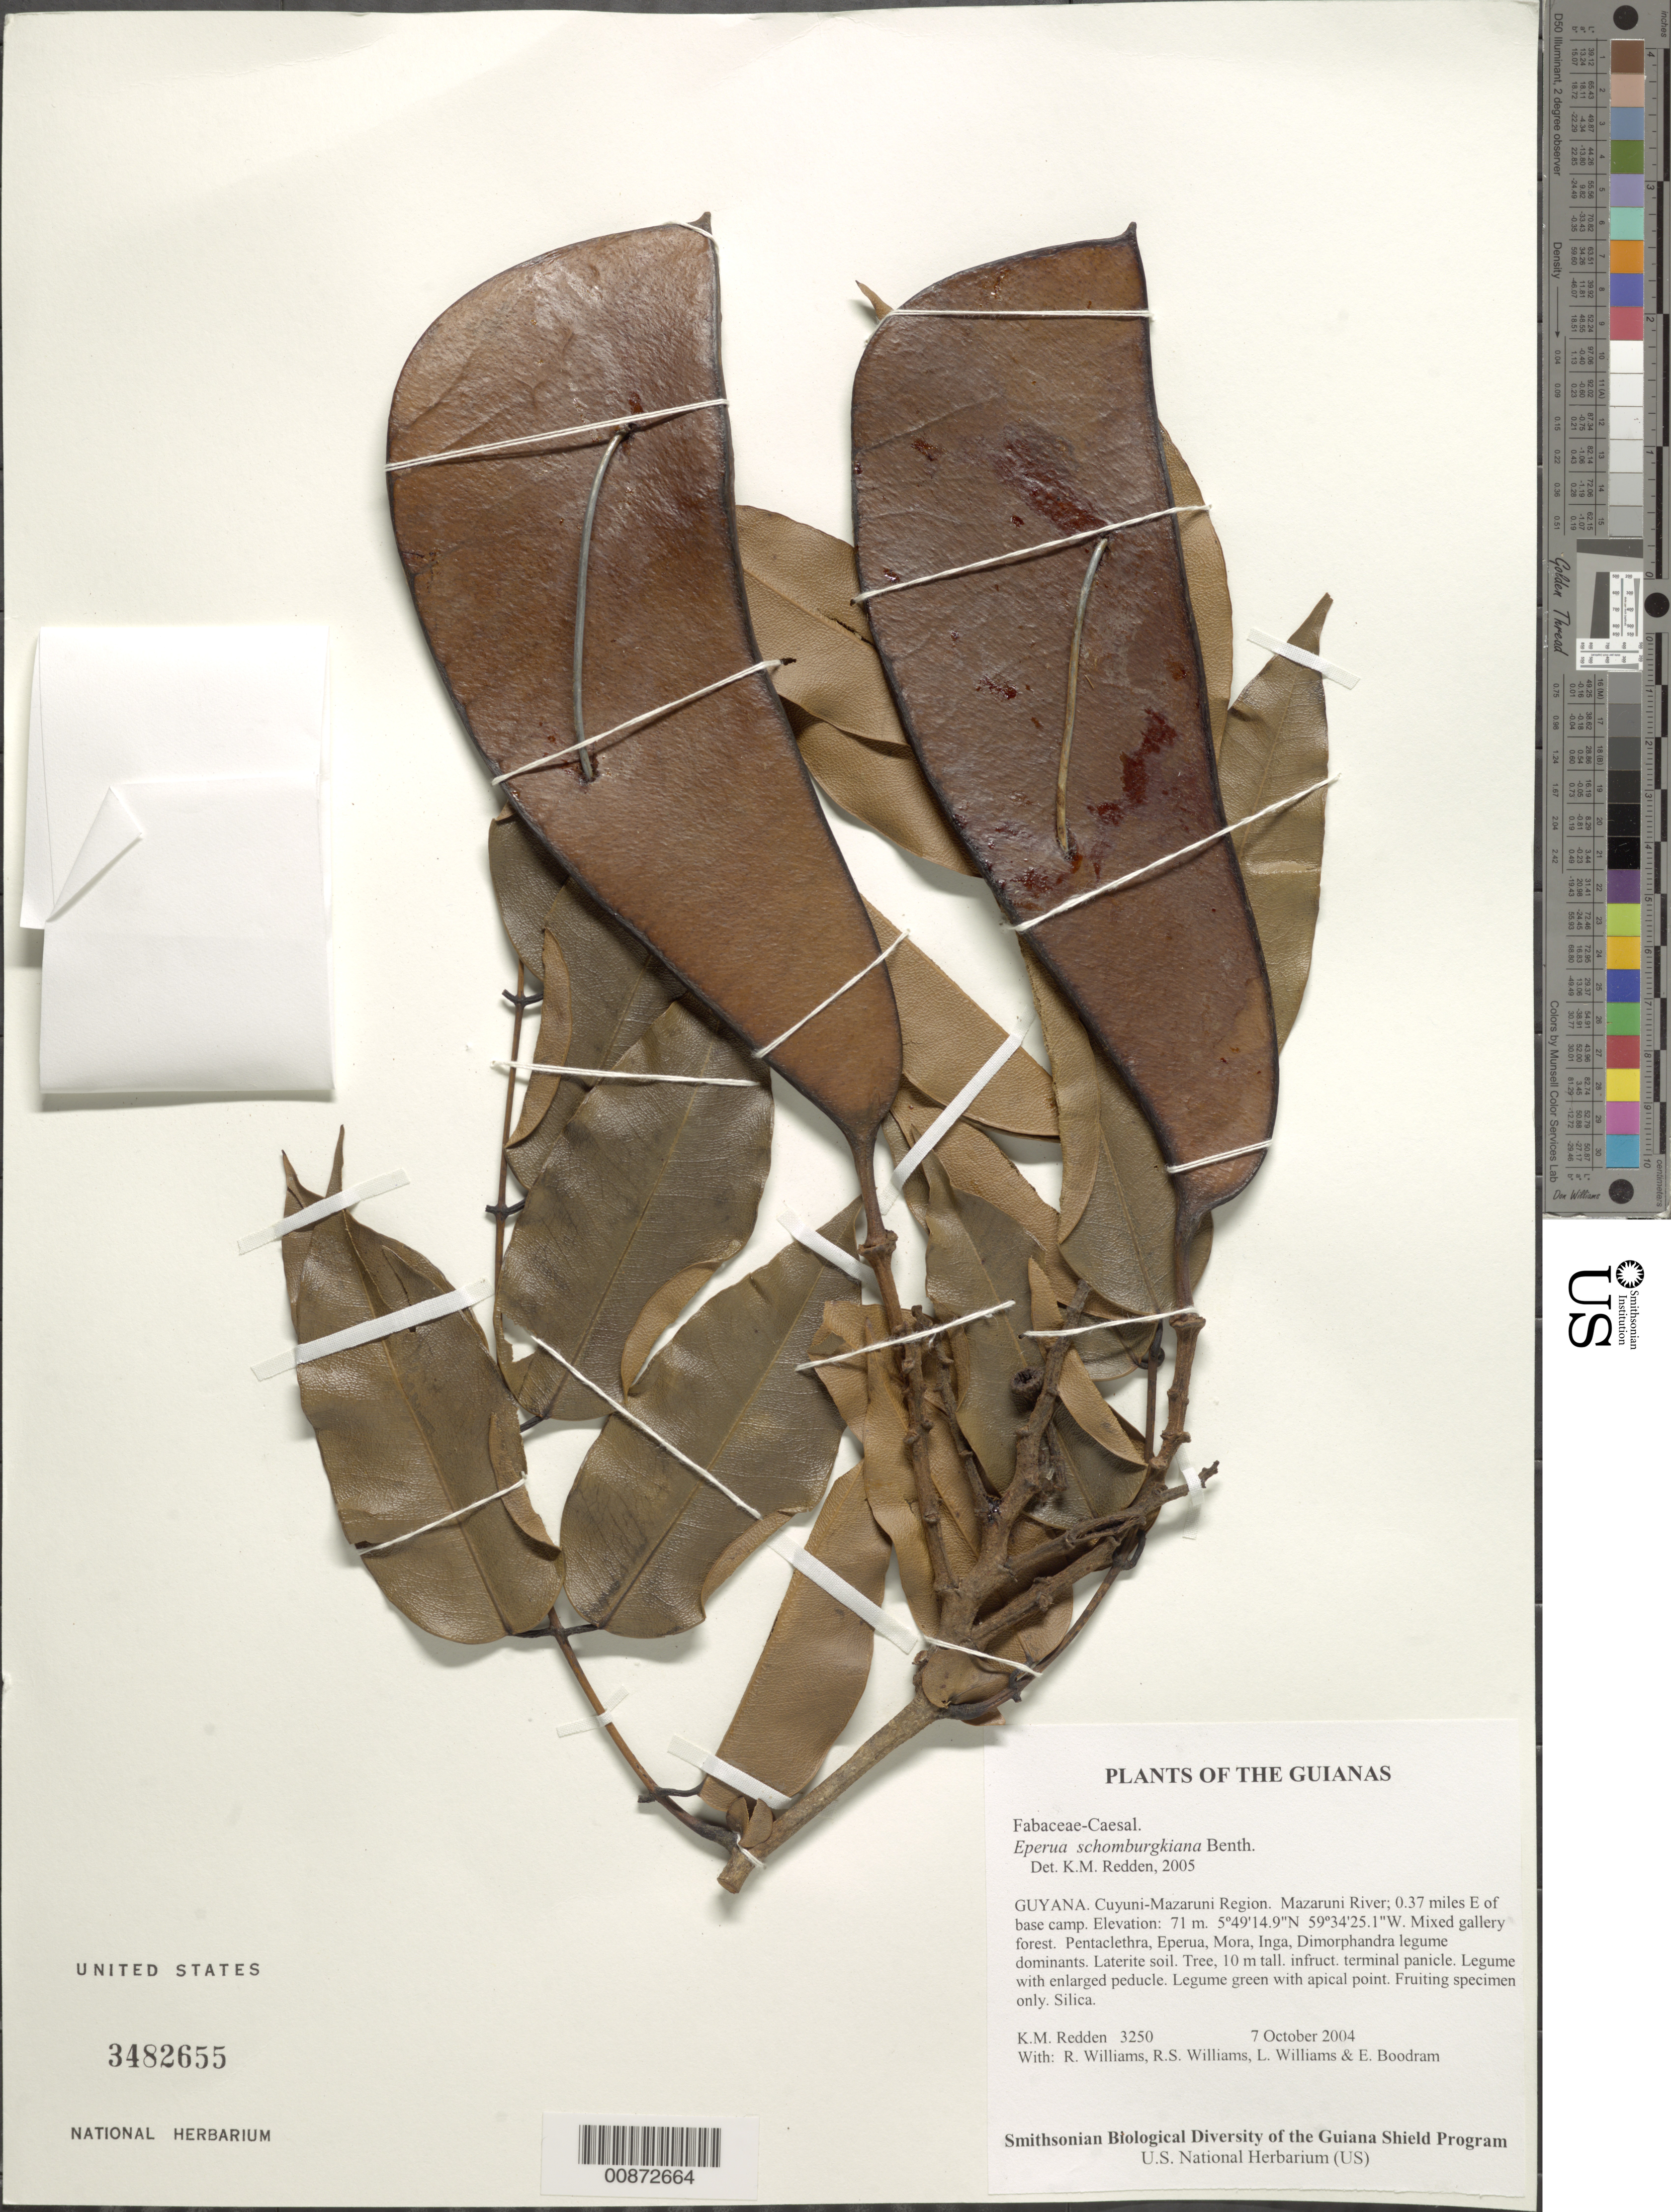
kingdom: Plantae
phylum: Tracheophyta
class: Magnoliopsida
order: Fabales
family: Fabaceae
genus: Eperua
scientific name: Eperua schomburgkiana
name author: Benth.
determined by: Redden, K. M.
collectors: K. M. Redden, R. Williams, R. S. Williams, L. Williams & E. Boodram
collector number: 3250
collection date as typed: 7 October 2004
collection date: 2004-10-07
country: Guyana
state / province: Cuyuni-Mazaruni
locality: Mazaruni River; 0.37 miles E of base camp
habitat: Mixed gallery forest. Pentaclethra, Eperua, Mora, Inga, Dimorphandra legume dominants. Laterite soil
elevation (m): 71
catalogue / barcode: US 3482655